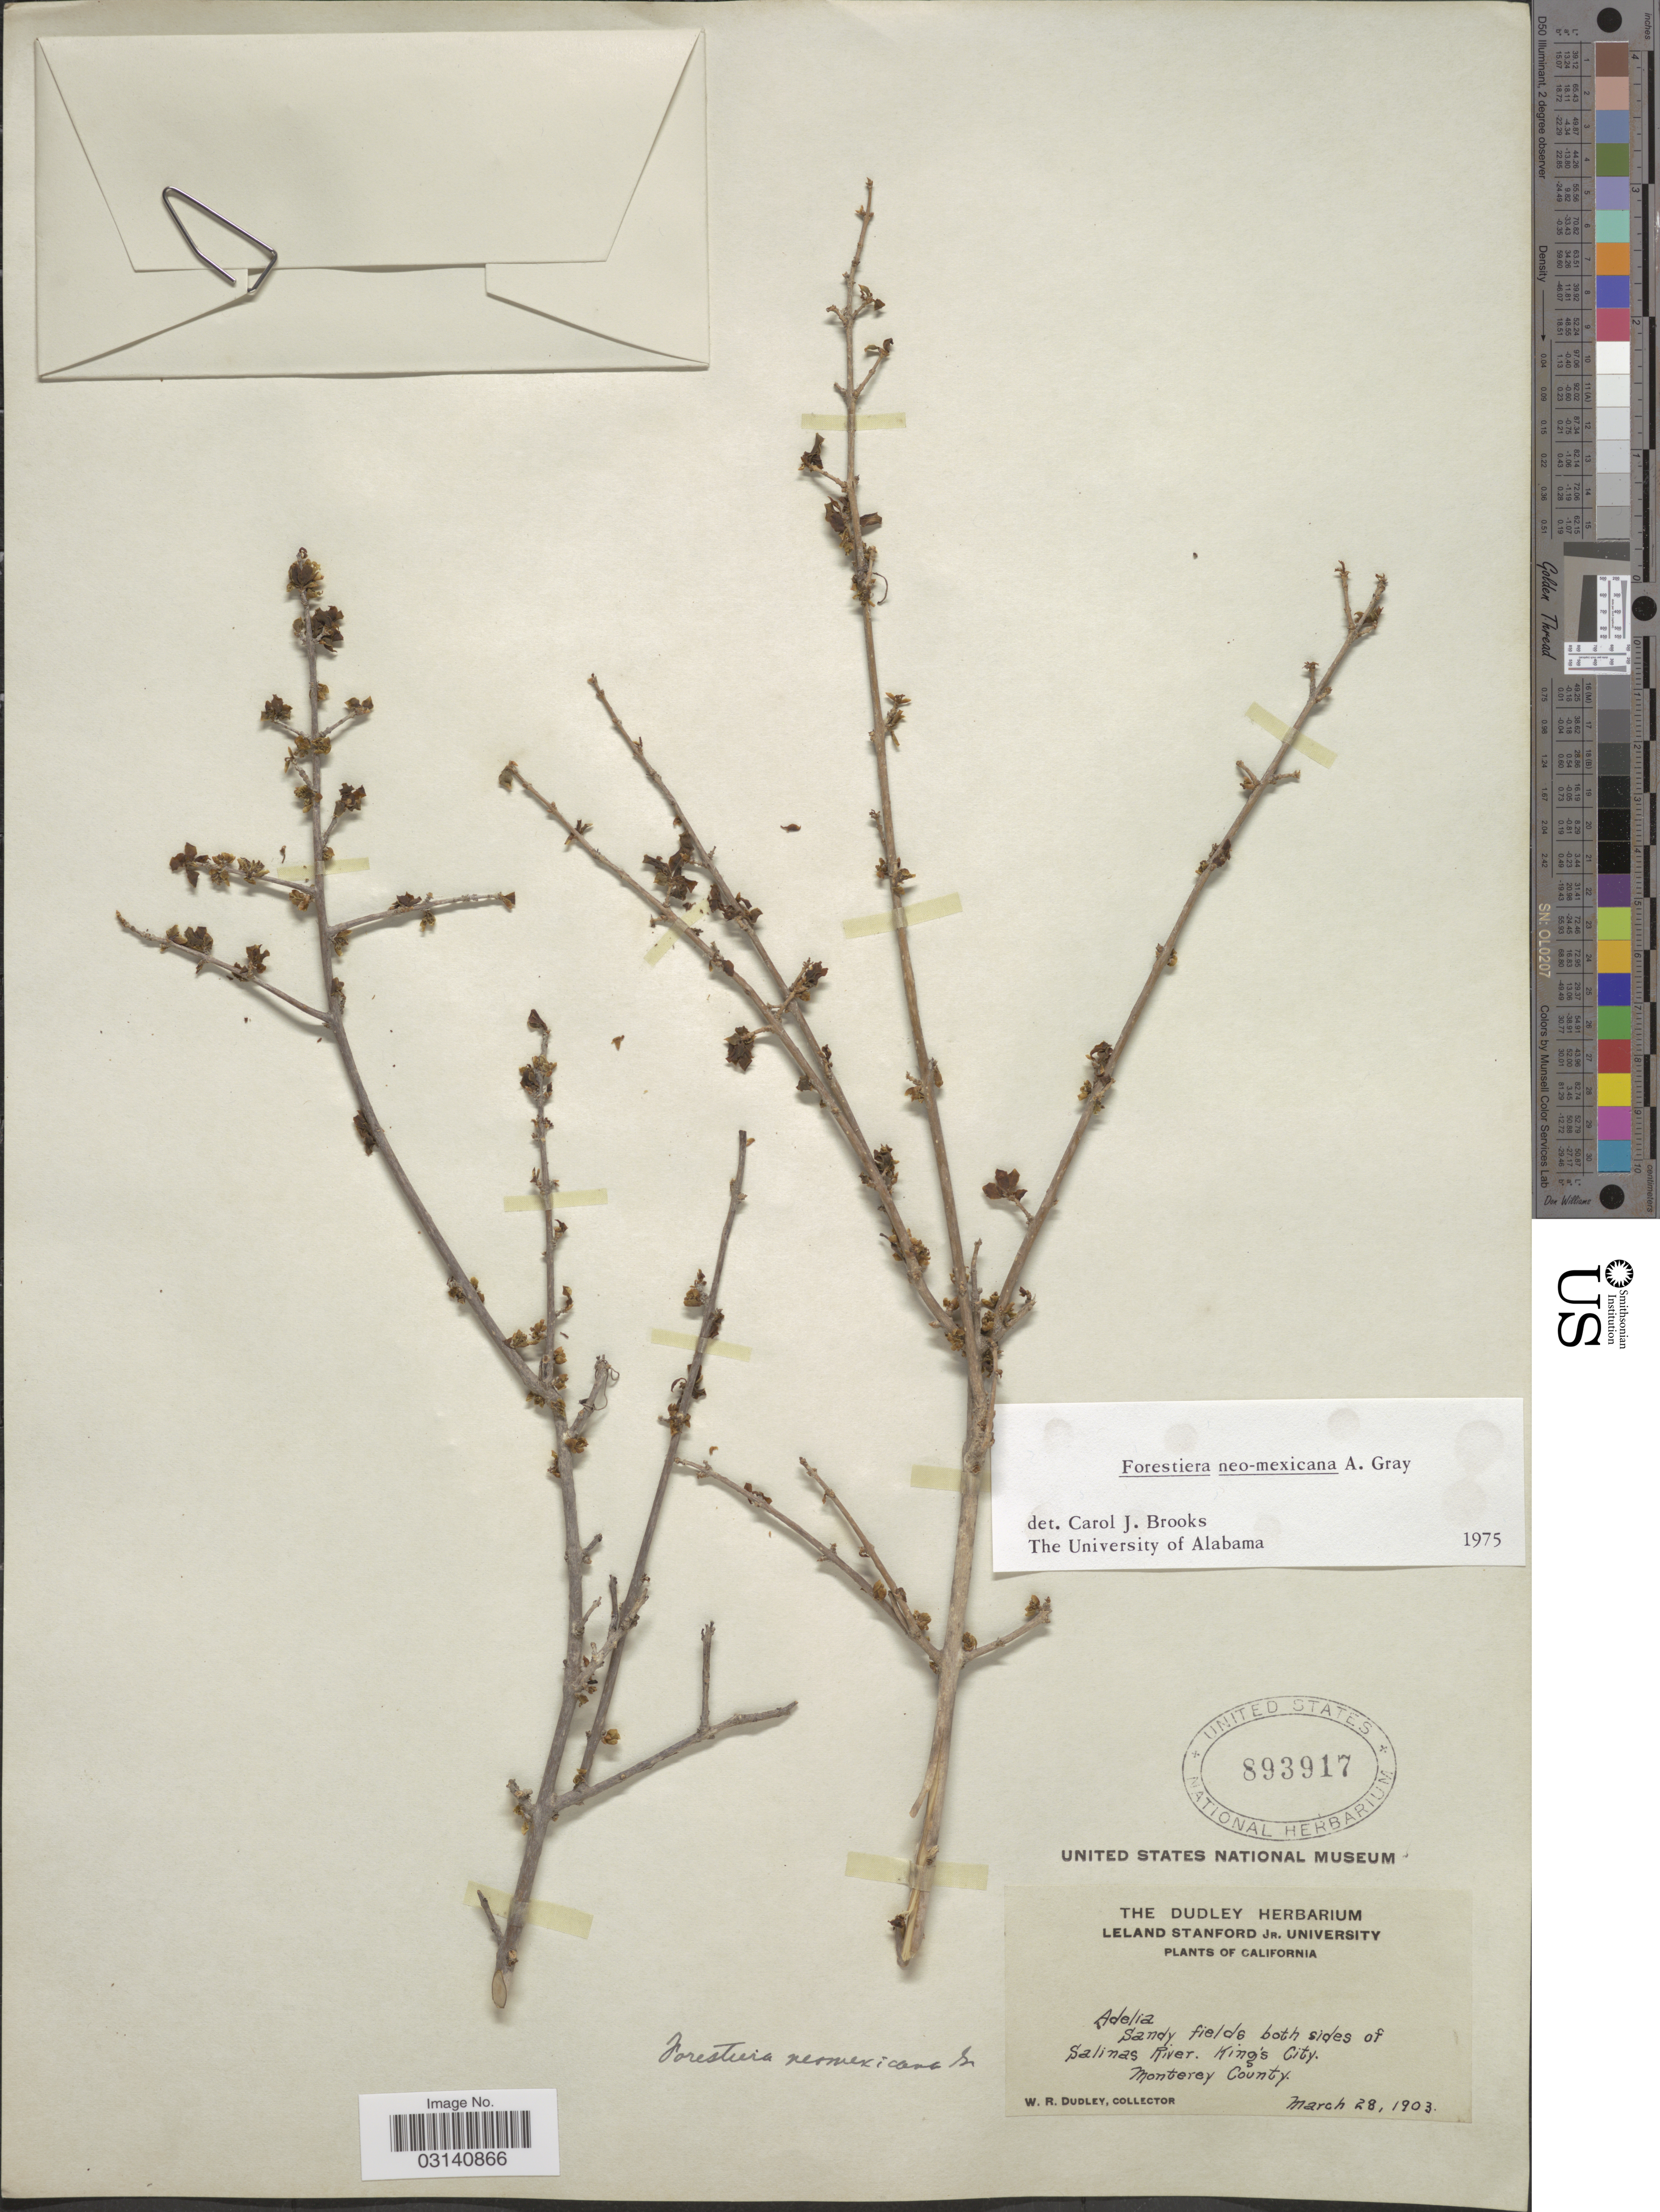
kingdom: Plantae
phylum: Tracheophyta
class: Magnoliopsida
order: Lamiales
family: Oleaceae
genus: Forestiera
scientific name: Forestiera neomexicana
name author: A. Gray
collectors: W. Dudley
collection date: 1903-03-28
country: United States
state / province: California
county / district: Monterey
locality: Sandy fields both sides of Salinas River. King's City. Monterey County.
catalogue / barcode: US 893917